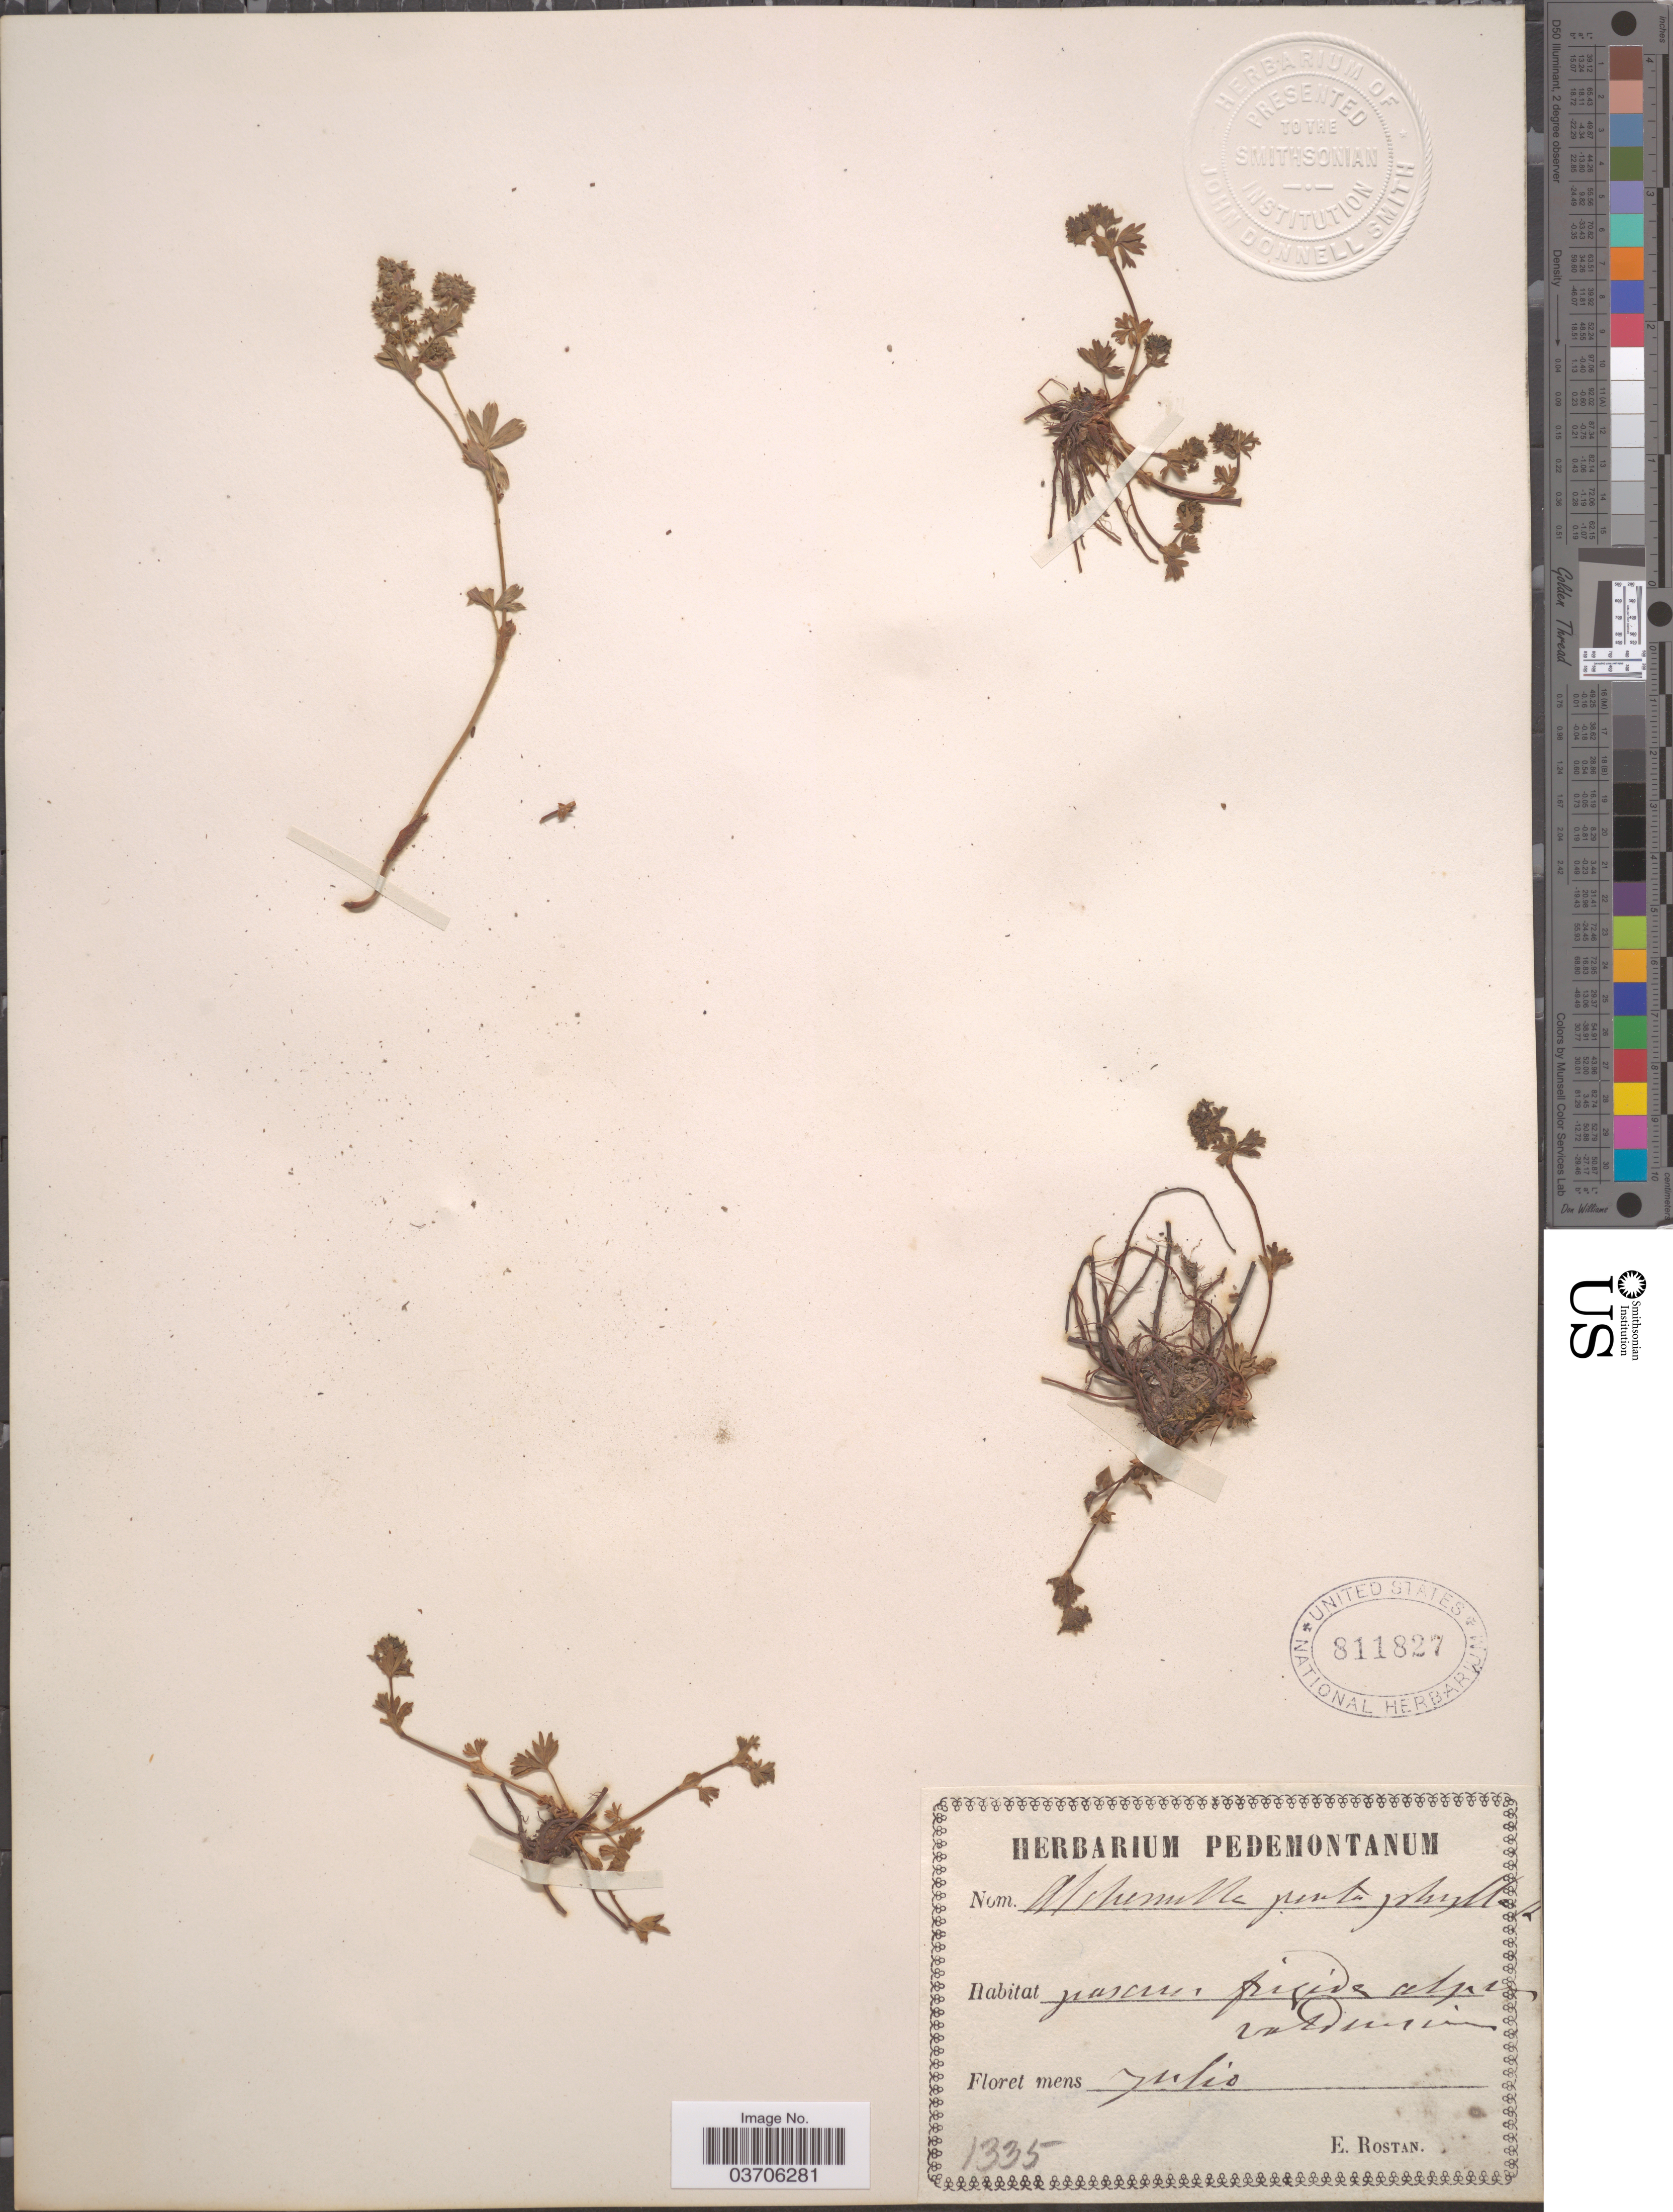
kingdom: Plantae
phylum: Tracheophyta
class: Magnoliopsida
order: Rosales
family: Rosaceae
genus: Alchemilla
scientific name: Alchemilla pentaphylla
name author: L.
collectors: E. Rostan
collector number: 1335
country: Italy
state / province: Piedmont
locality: Pascun, frigida alpen ca valdusium. [interpreted]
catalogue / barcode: US 811827